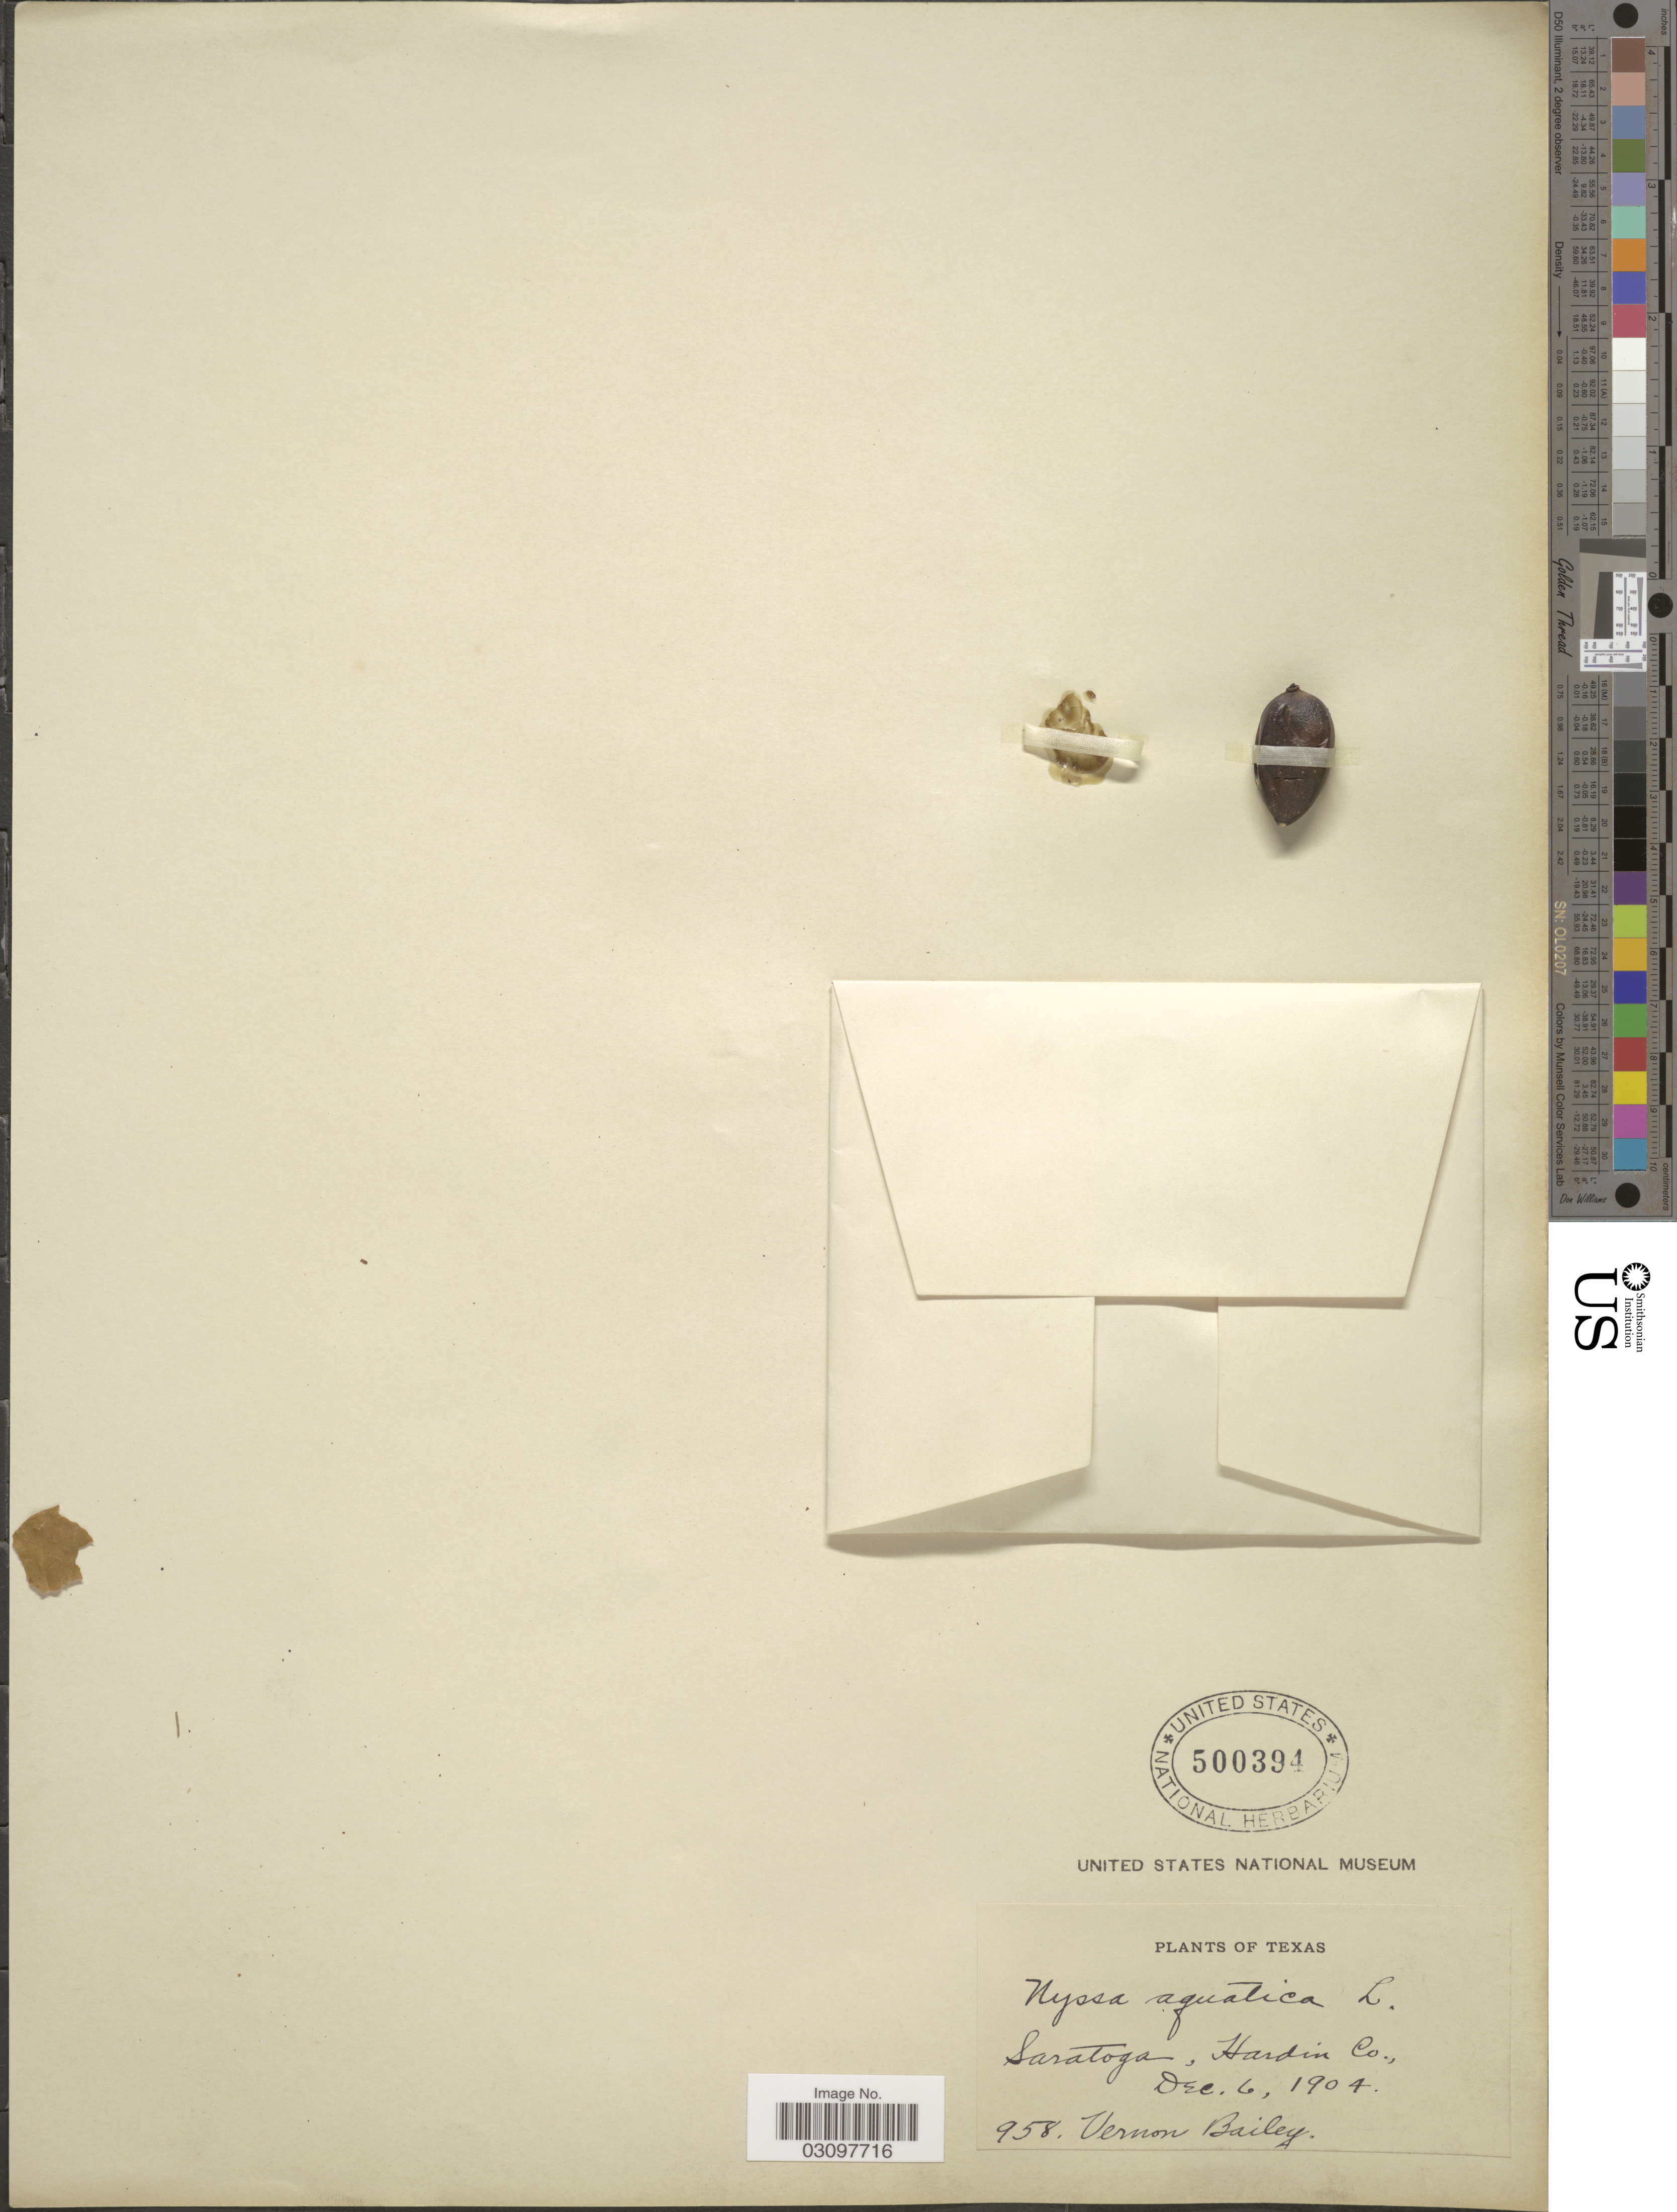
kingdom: Plantae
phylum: Tracheophyta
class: Magnoliopsida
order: Cornales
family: Nyssaceae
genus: Nyssa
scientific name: Nyssa aquatica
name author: L.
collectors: V. O. Bailey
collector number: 958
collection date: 1904-12-06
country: United States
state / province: Texas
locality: Saratoga, Hardin Co.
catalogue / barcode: US 500394